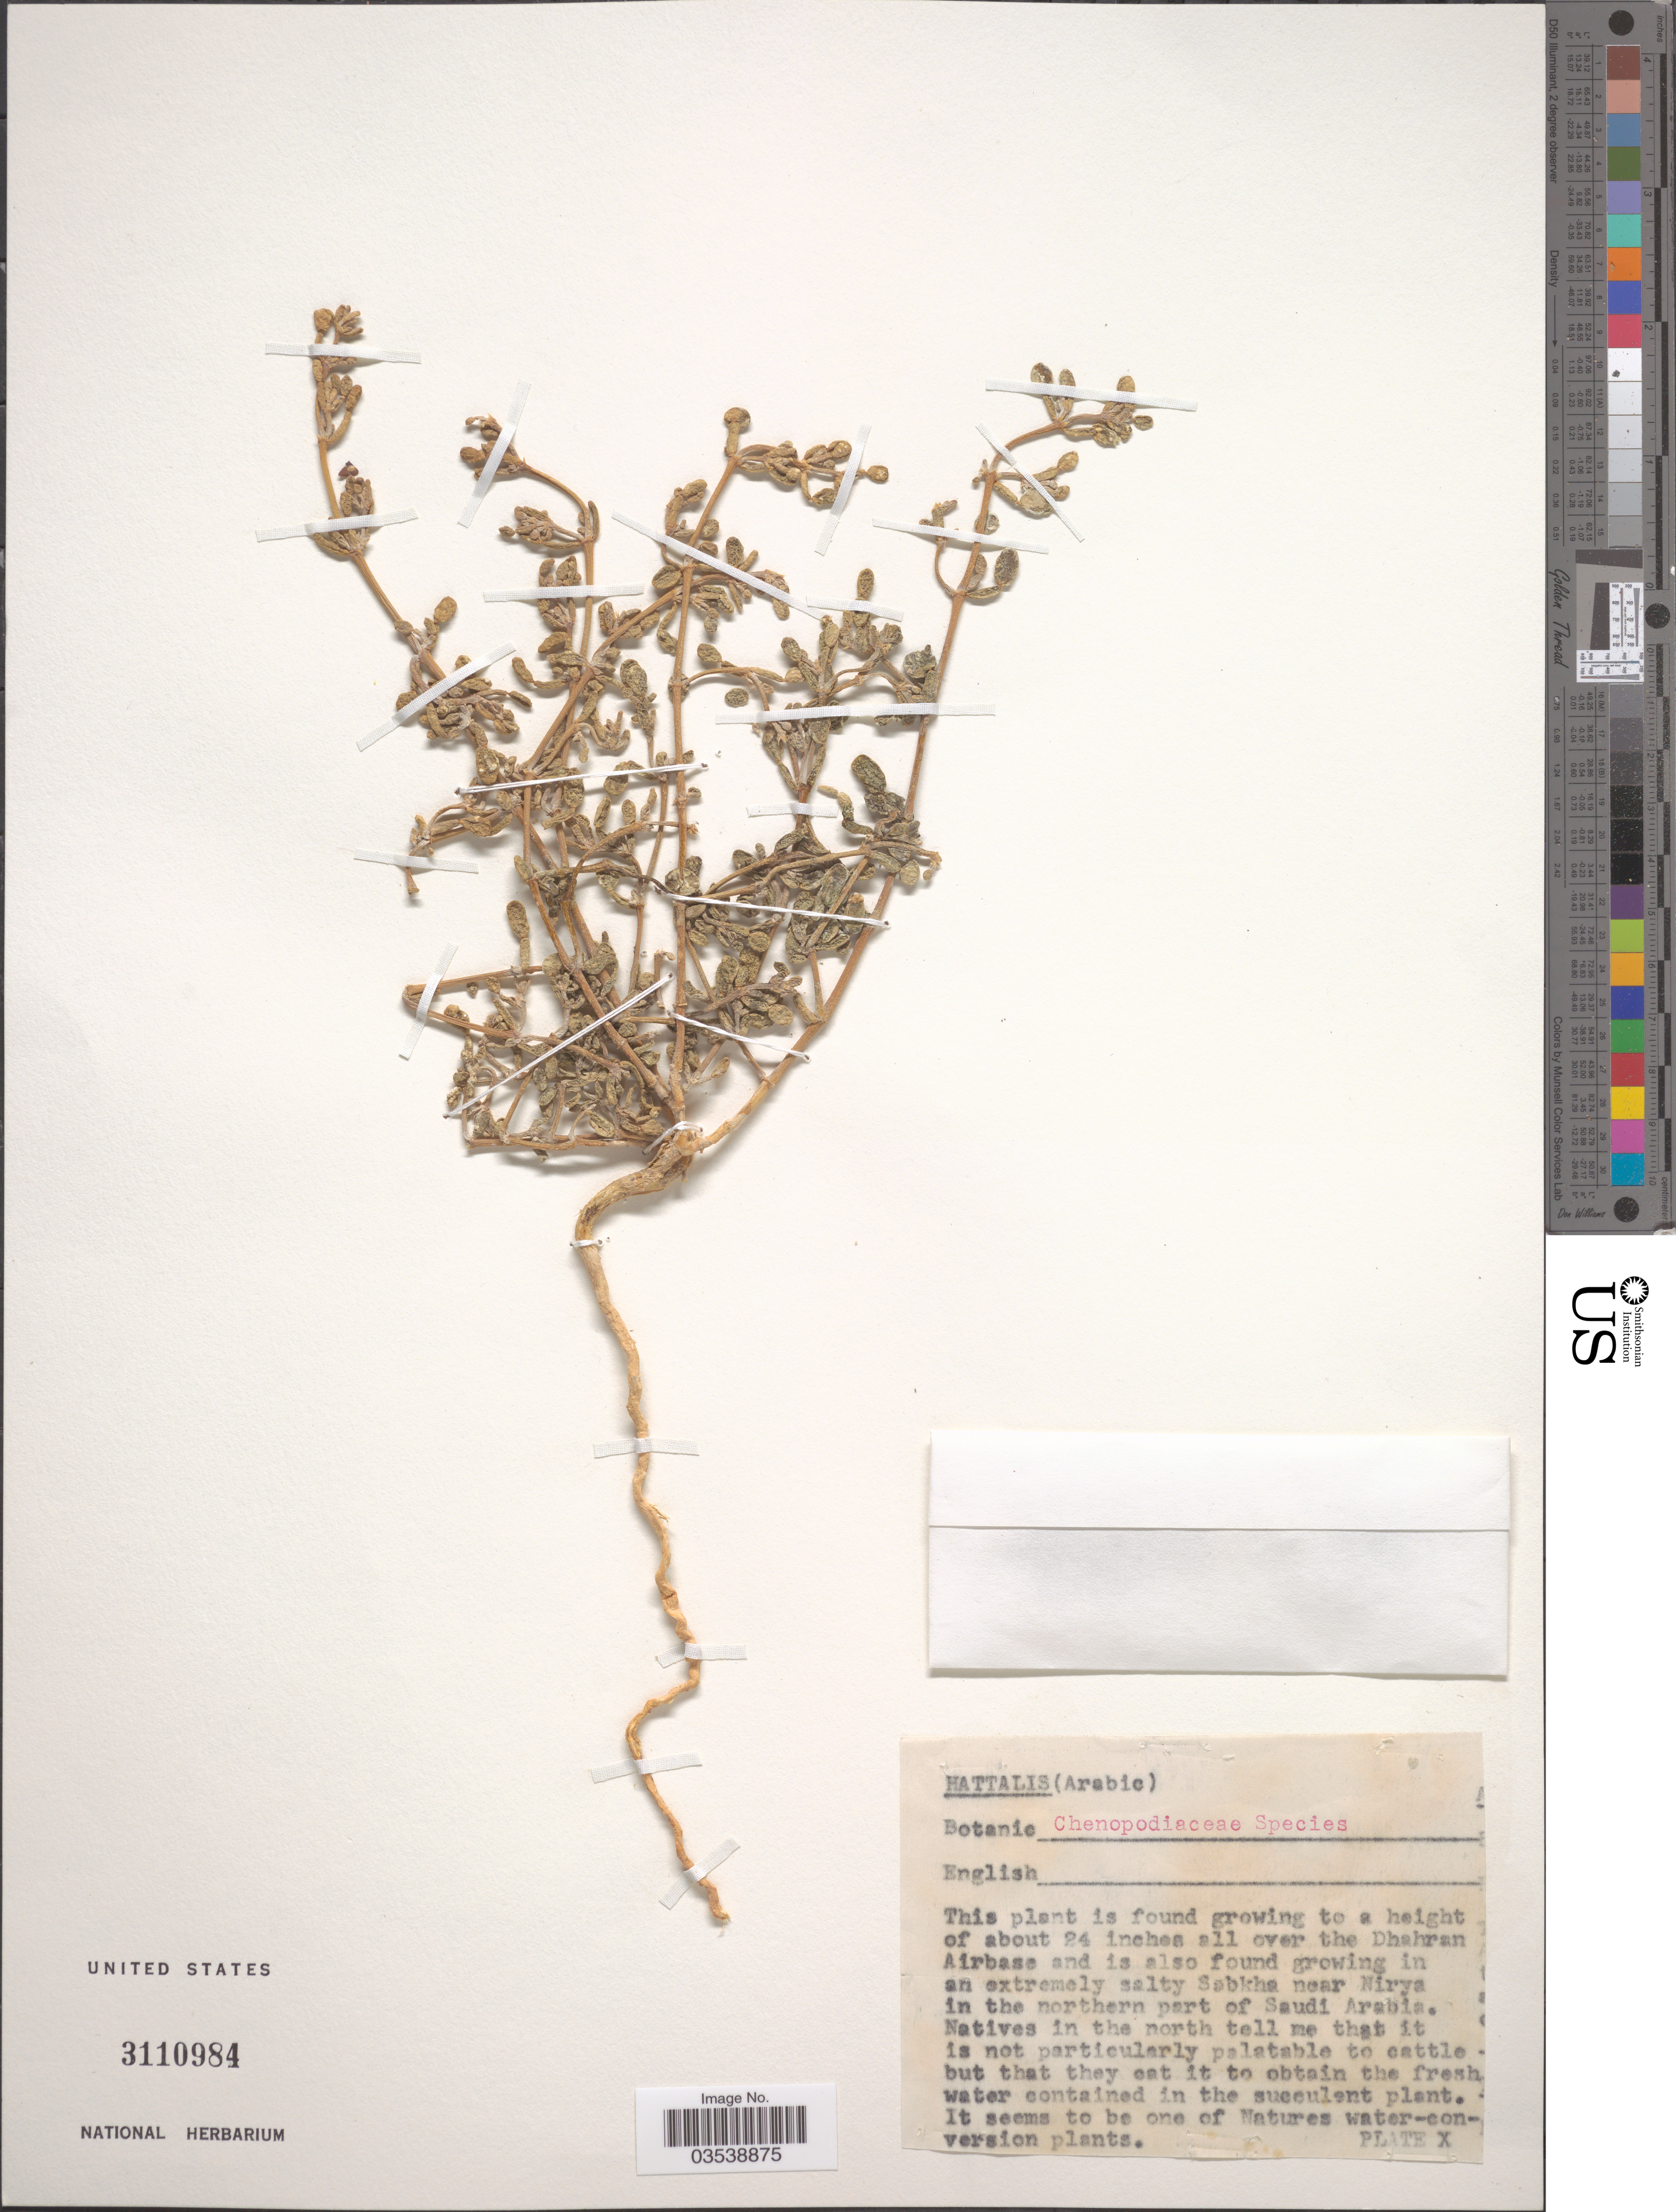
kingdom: Plantae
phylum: Tracheophyta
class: Magnoliopsida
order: Caryophyllales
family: Amaranthaceae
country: Saudi Arabia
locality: All over the Dhahran Airbase. Extremely salty Sabkha near Nirya in the northern part of Saudi Arabia.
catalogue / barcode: US 3110984